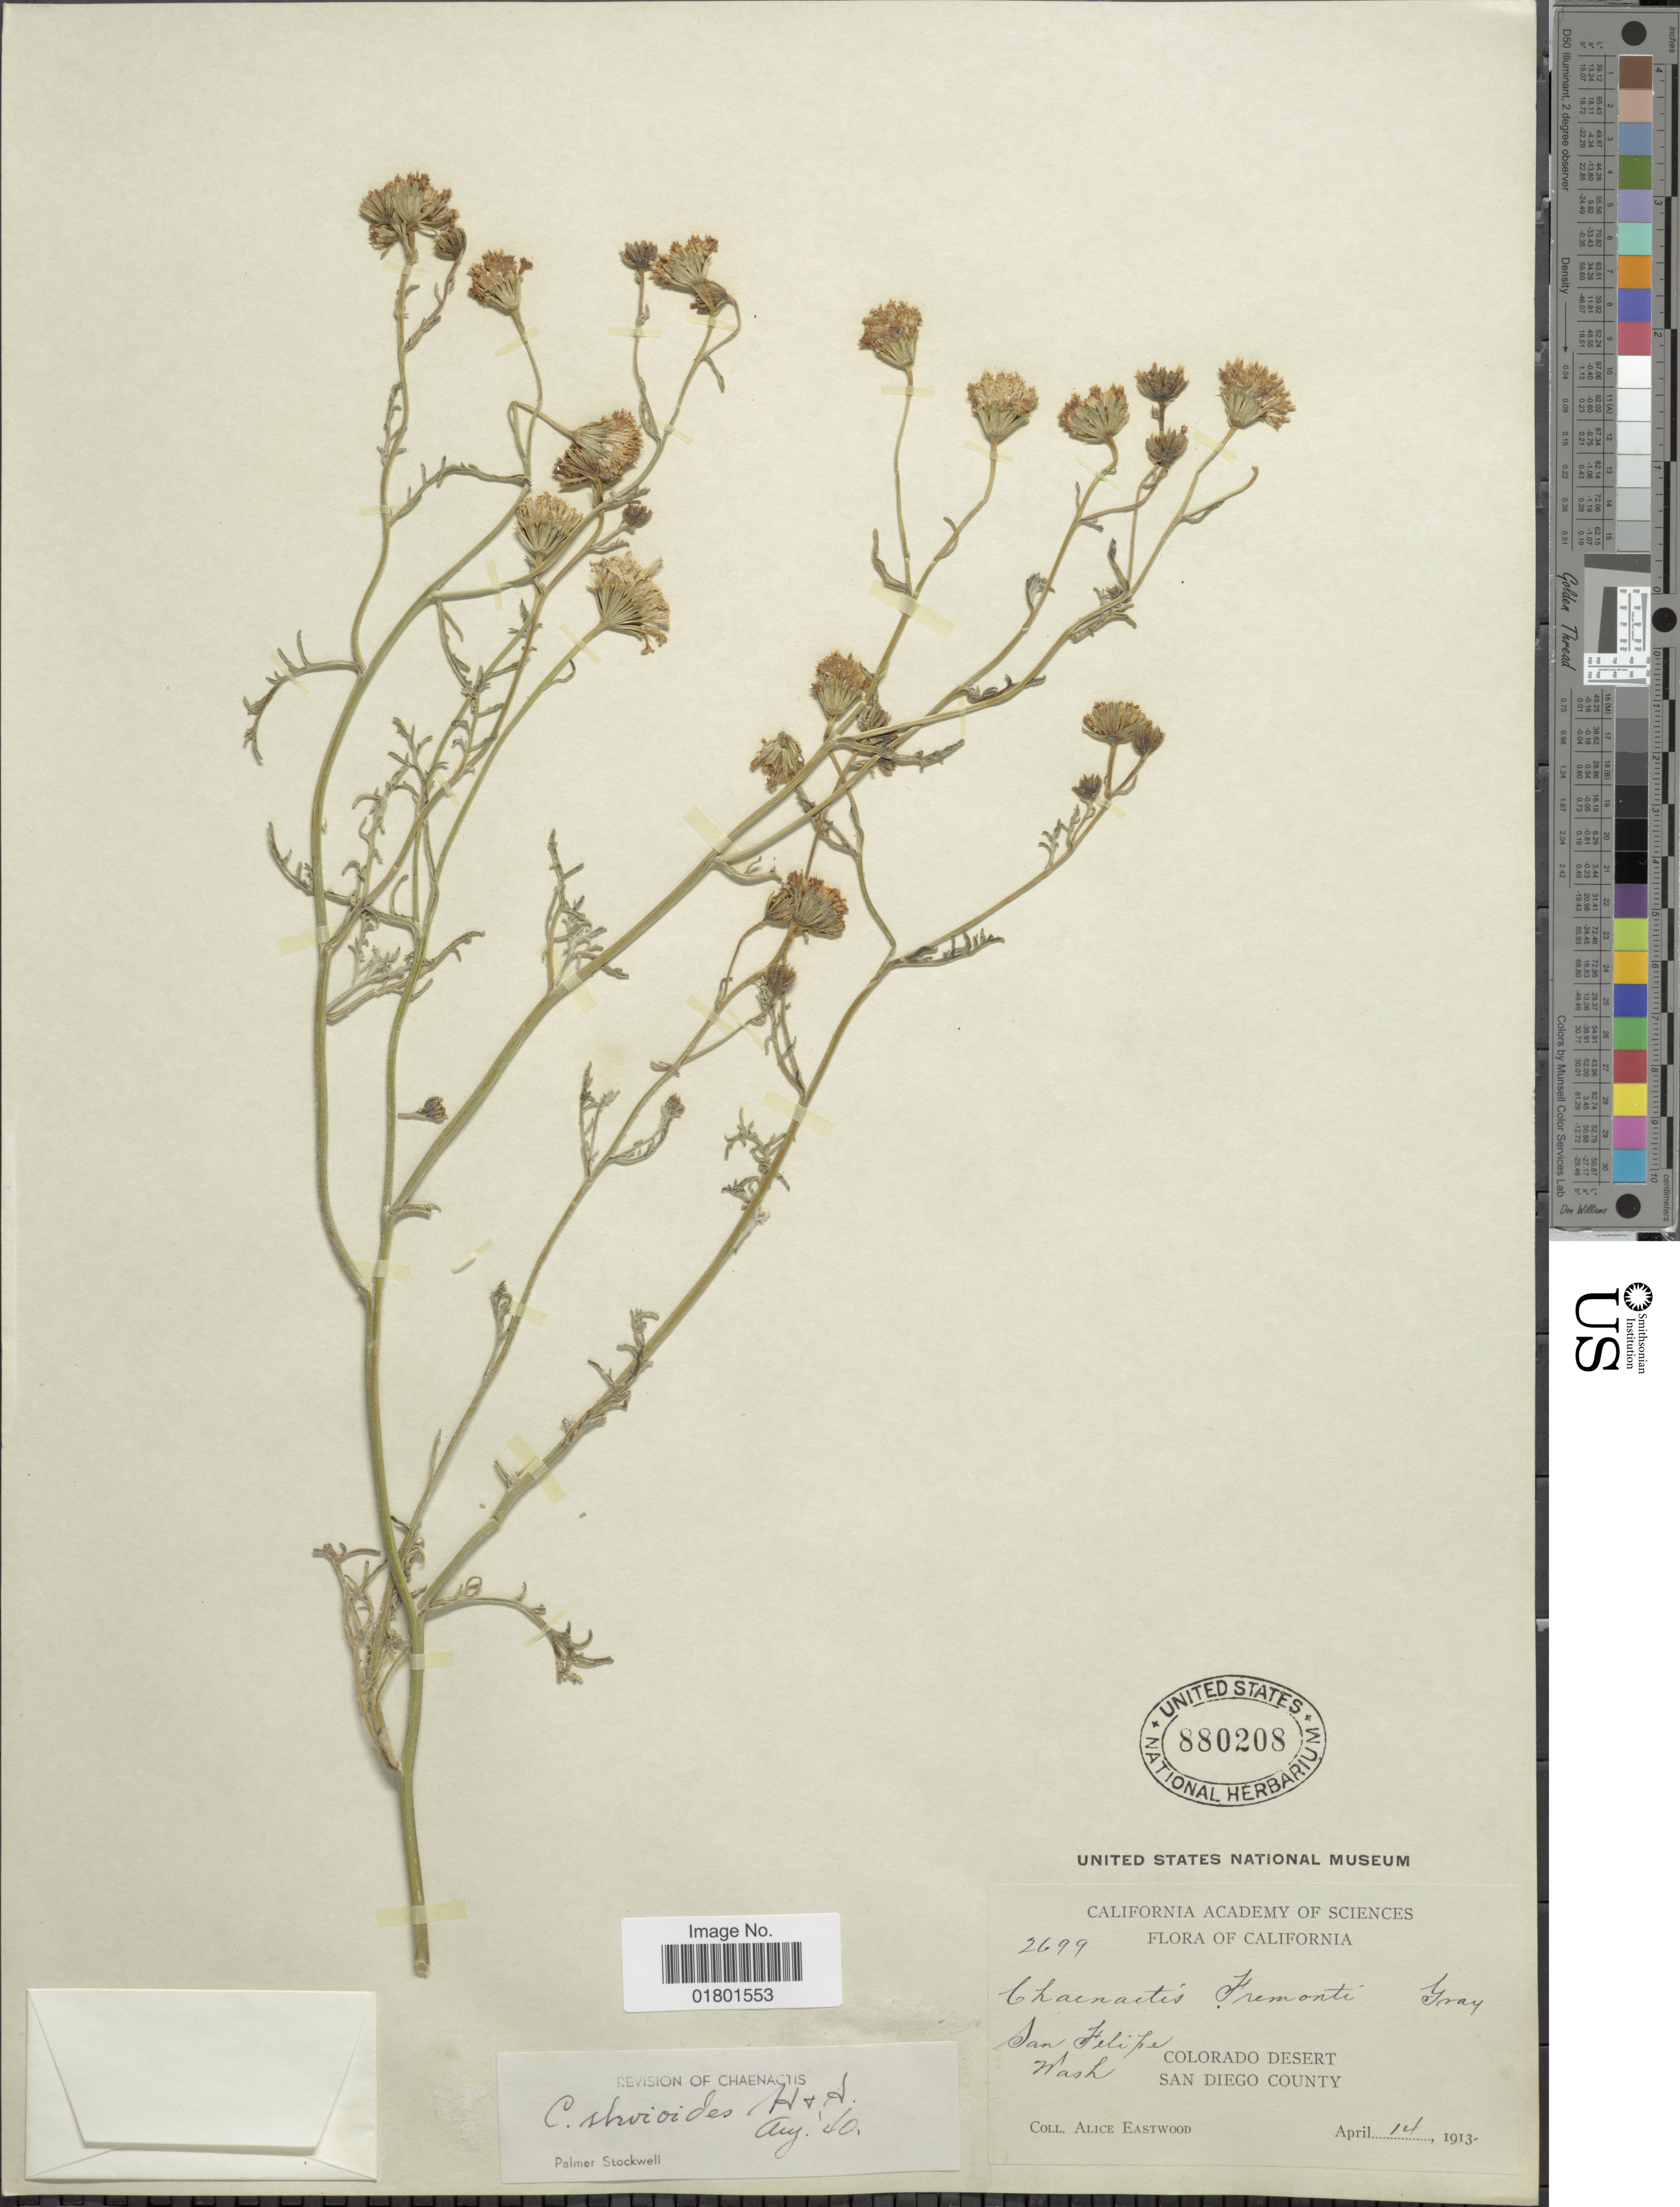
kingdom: Plantae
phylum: Tracheophyta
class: Magnoliopsida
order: Asterales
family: Asteraceae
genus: Chaenactis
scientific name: Chaenactis stevioides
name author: Hook. & Arn.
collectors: A. Eastwood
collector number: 2699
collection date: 1913-04-14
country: United States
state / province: California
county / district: San Diego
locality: San Felipe, Colorado Desert, San Diego County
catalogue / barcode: US 880208